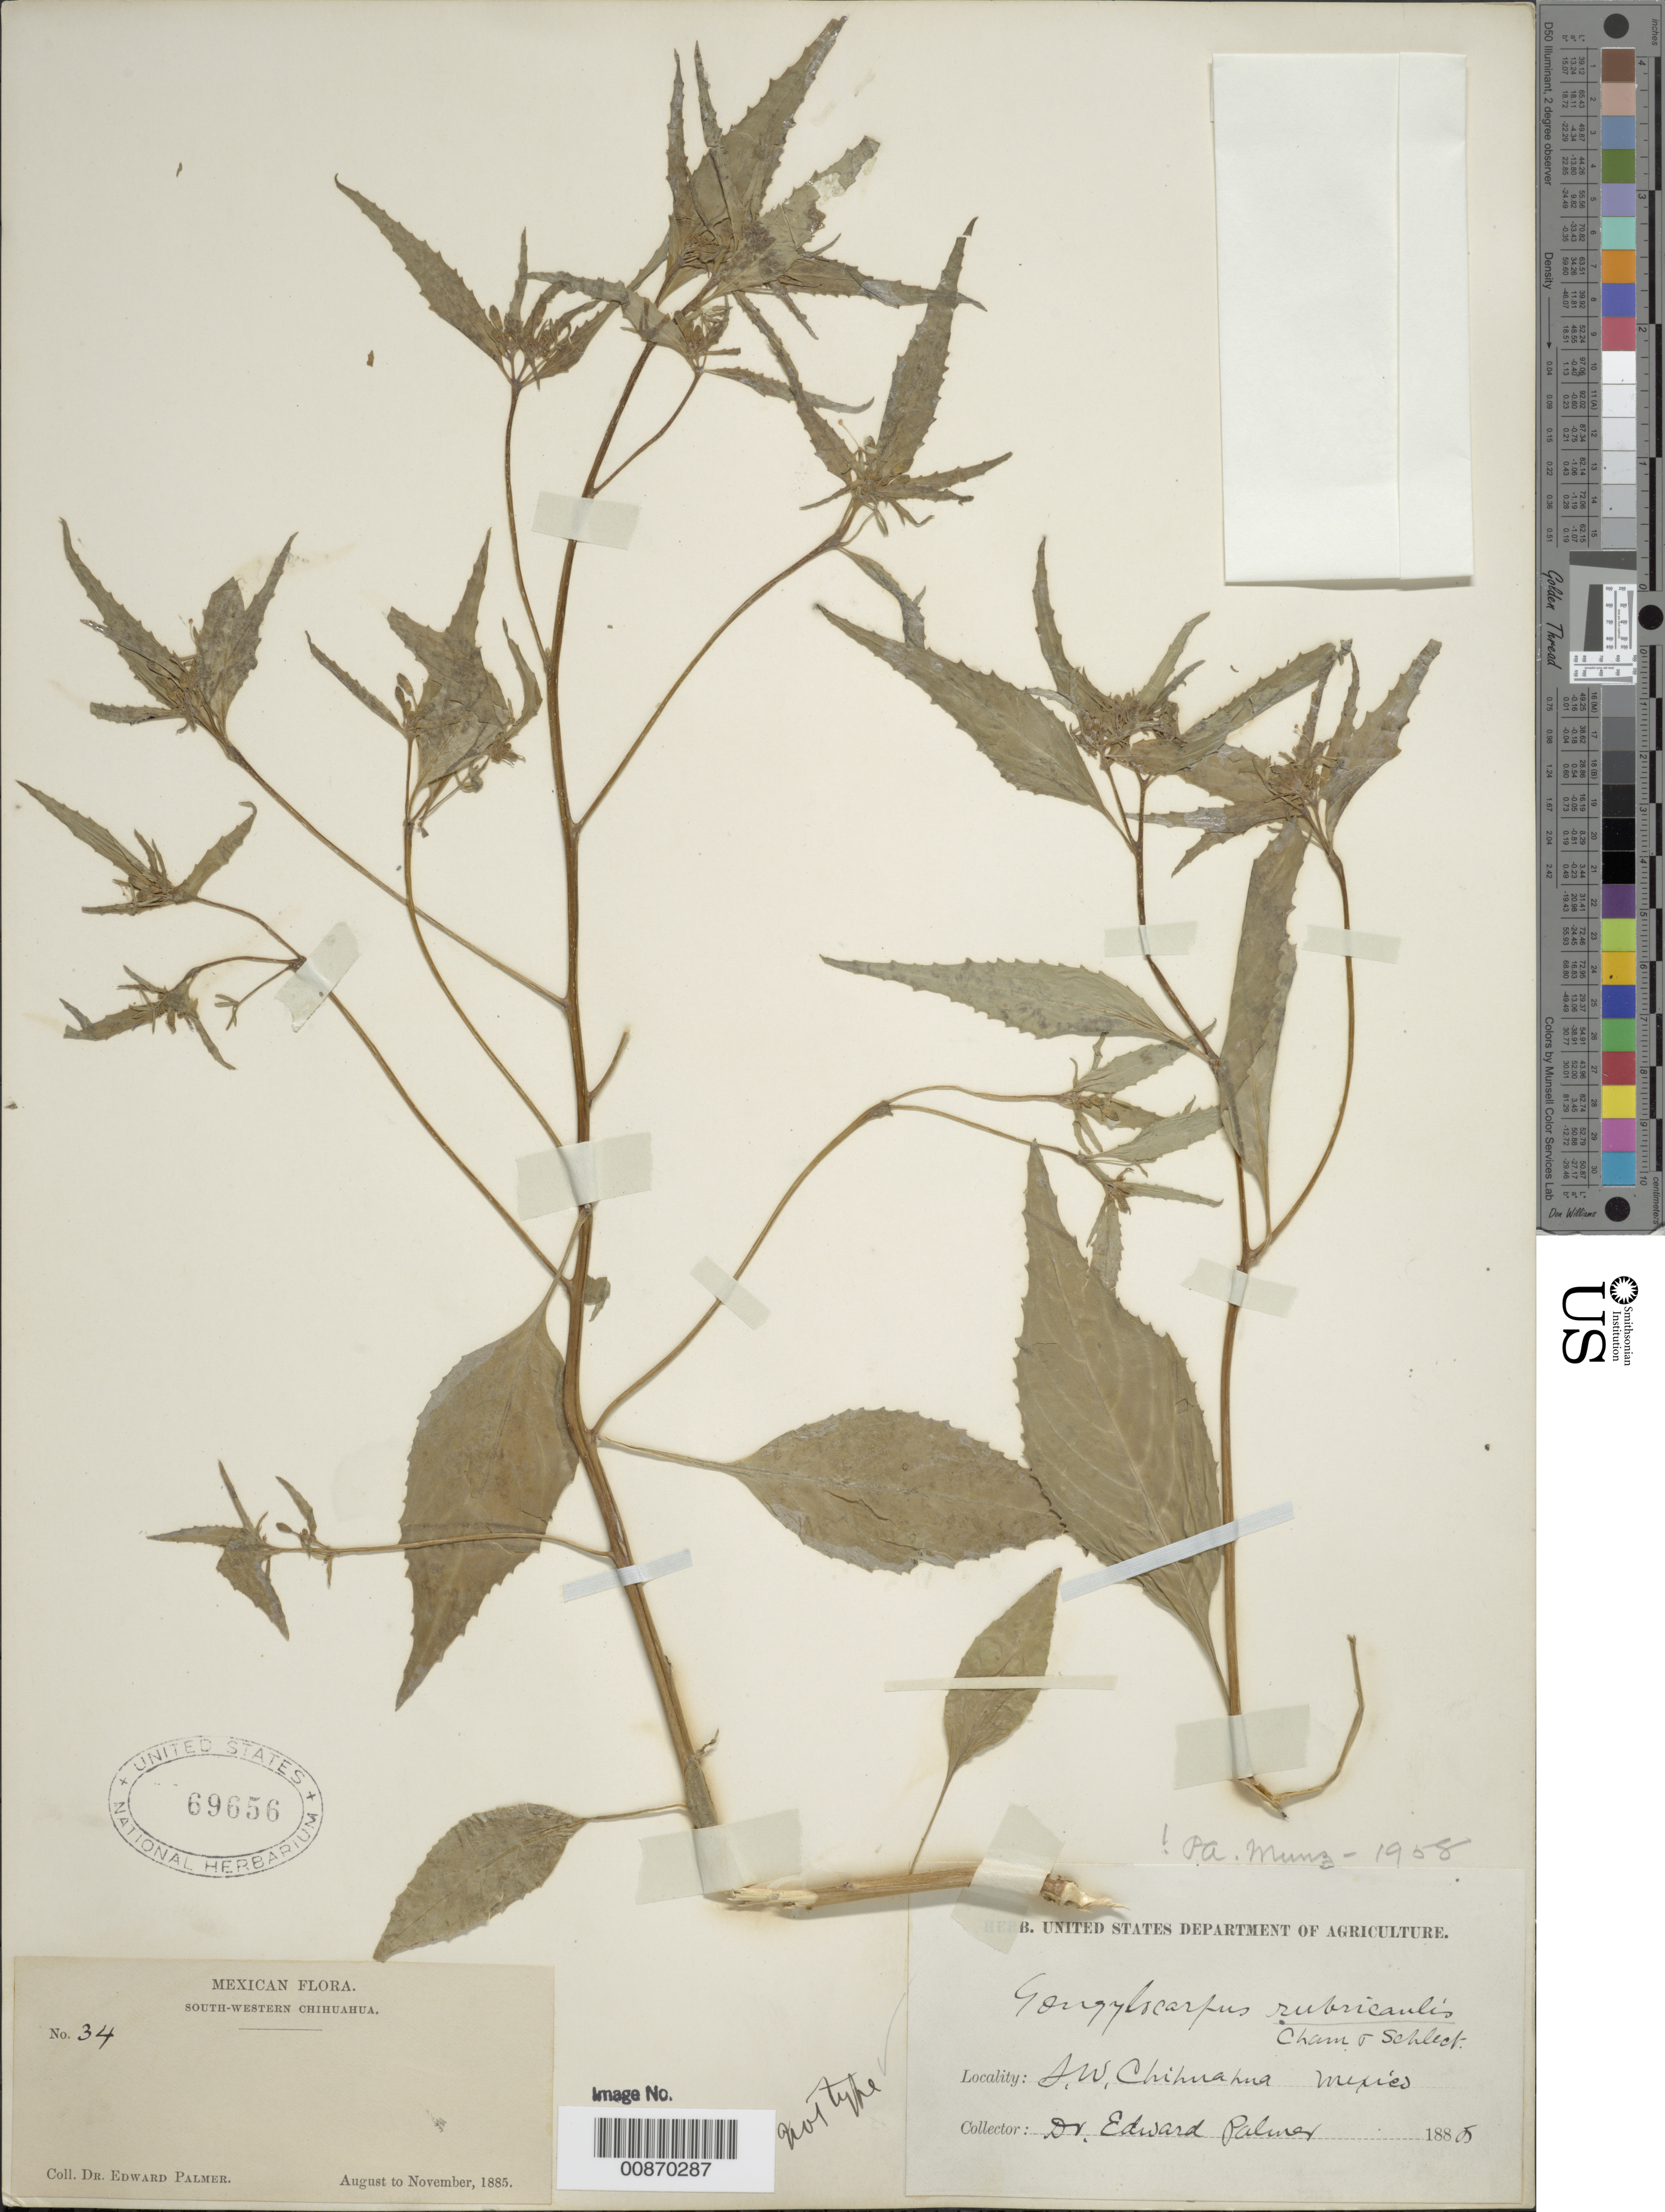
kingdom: Plantae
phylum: Tracheophyta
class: Magnoliopsida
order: Myrtales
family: Onagraceae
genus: Gongylocarpus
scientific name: Gongylocarpus rubricaulis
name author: Schltdl. & Cham.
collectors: E. Palmer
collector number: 34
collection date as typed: Aug 1885 to -- Nov 1885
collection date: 1885-08/1885-11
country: Mexico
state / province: Chihuahua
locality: South-Western Chihuahua.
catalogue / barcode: US 69656